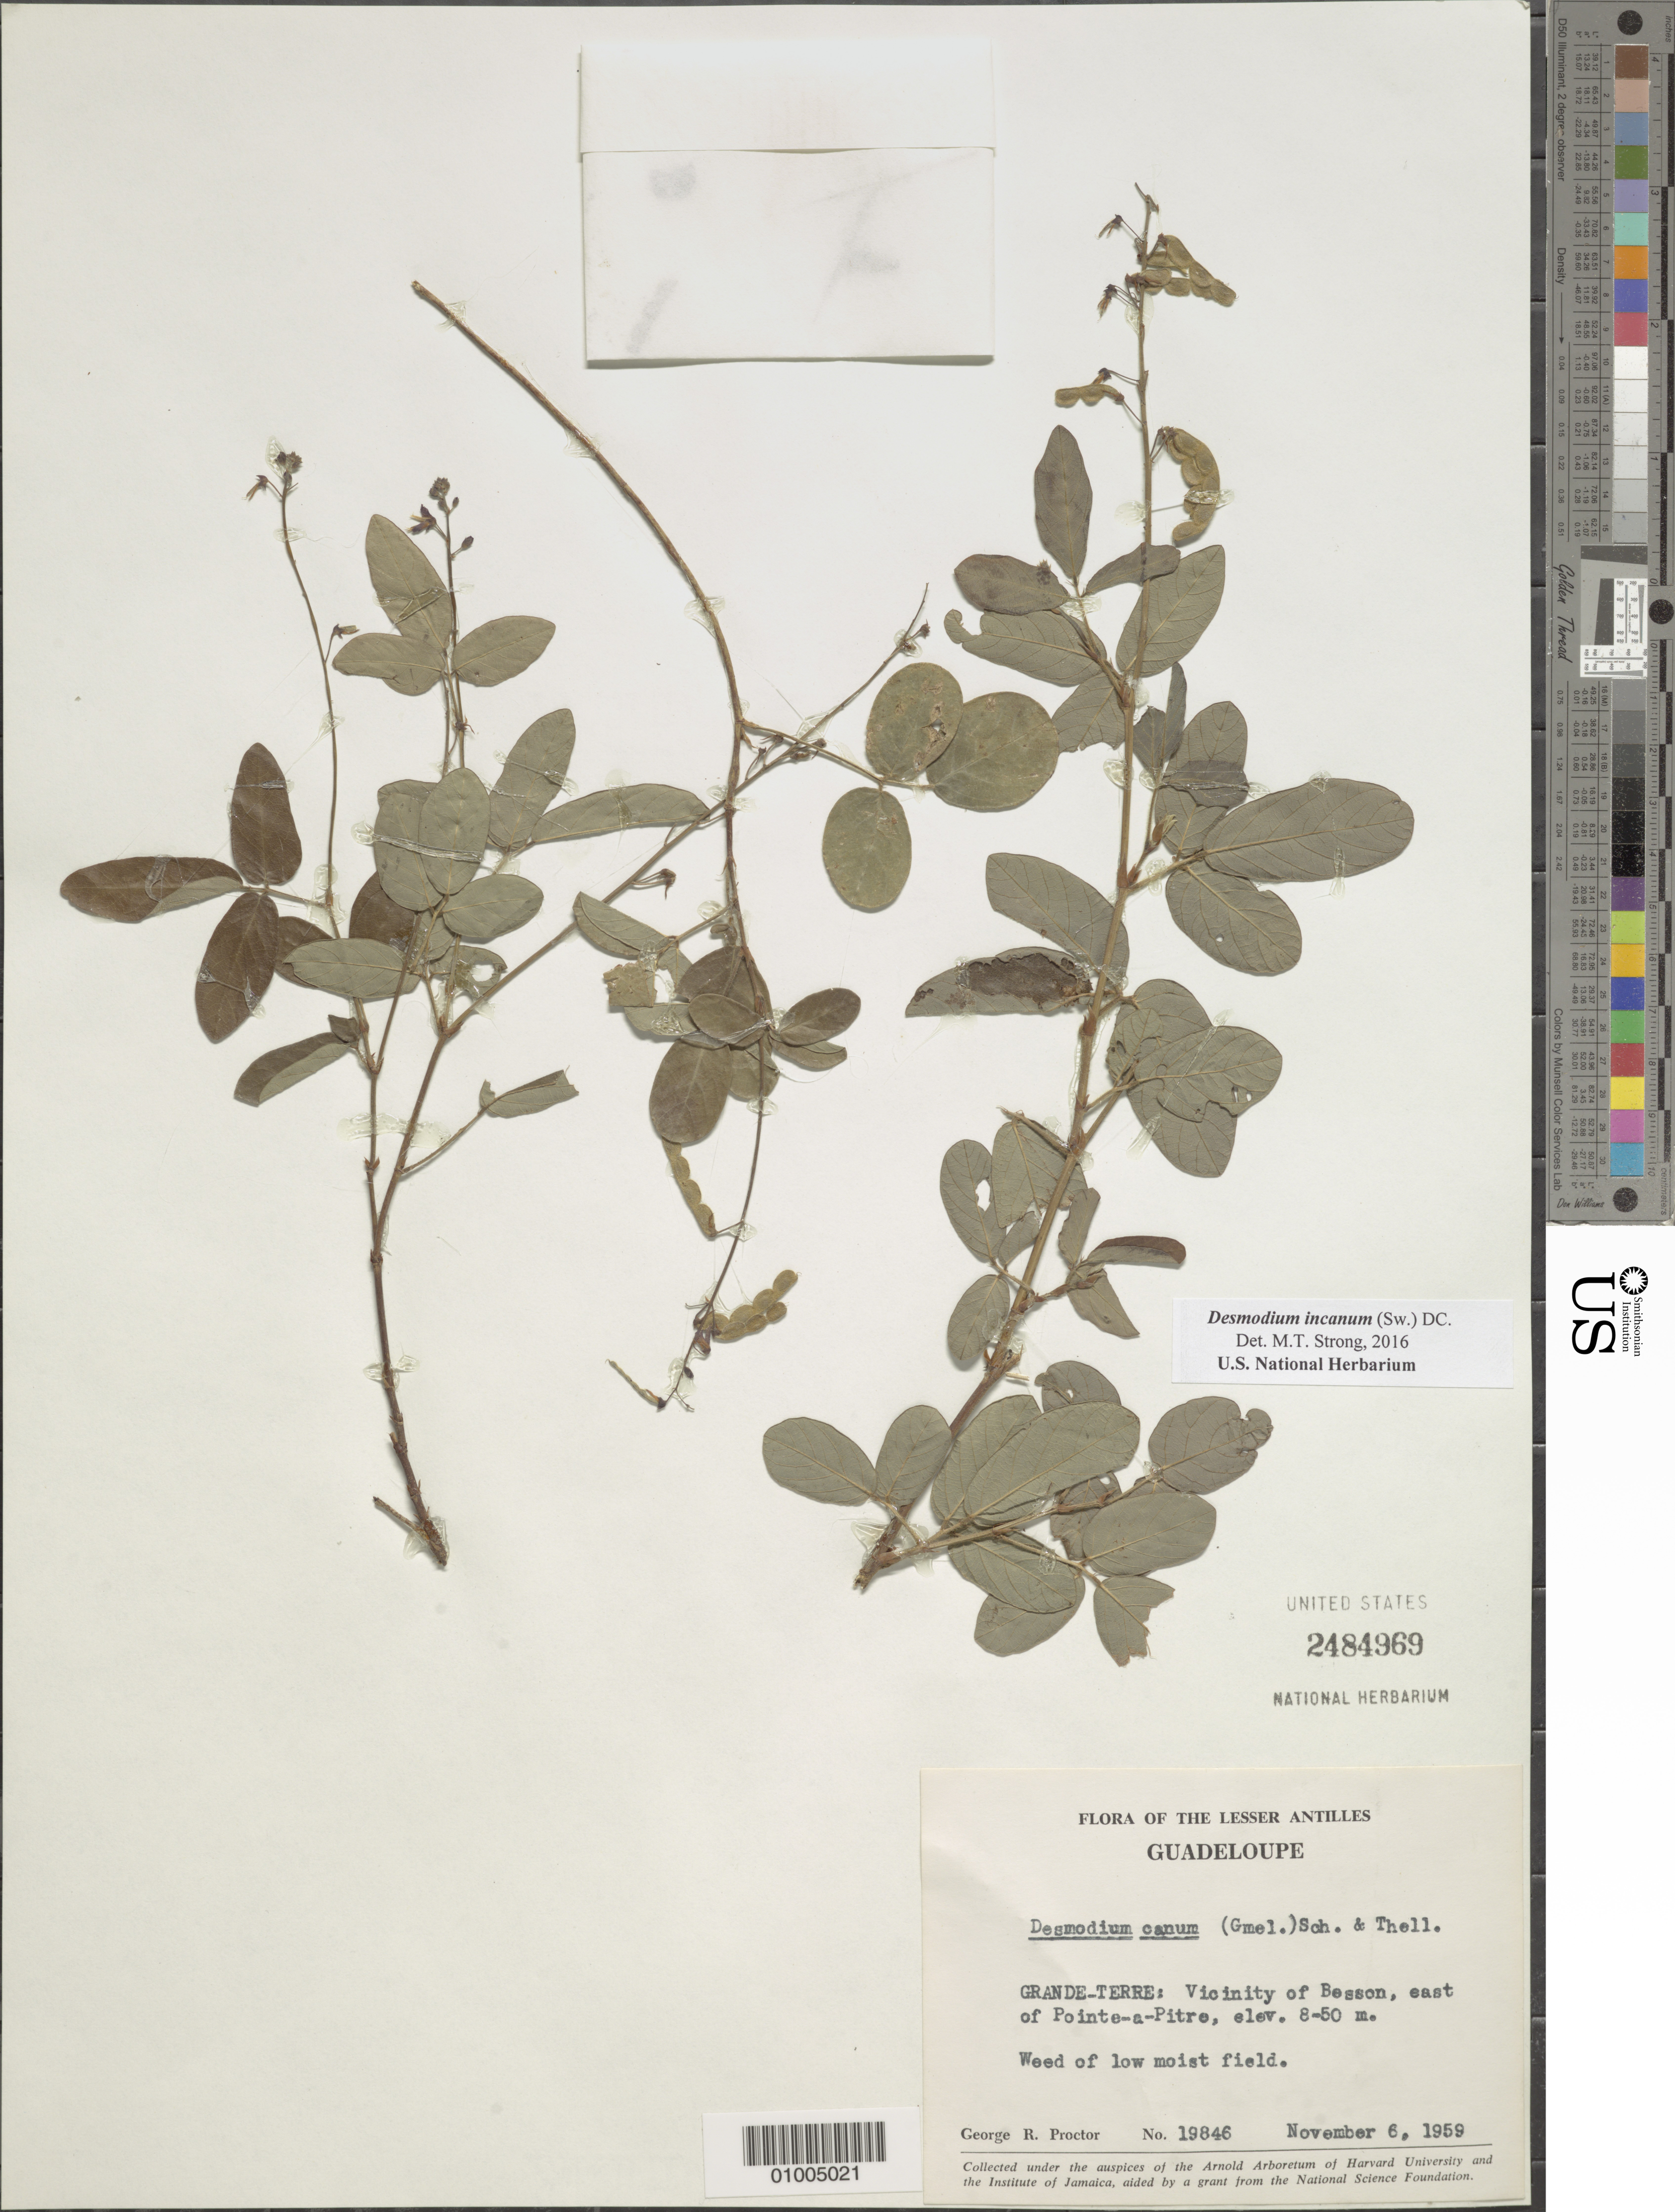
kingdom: Plantae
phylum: Tracheophyta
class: Magnoliopsida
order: Fabales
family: Fabaceae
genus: Desmodium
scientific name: Desmodium incanum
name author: (Sw.) DC.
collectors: G. R. Proctor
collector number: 19846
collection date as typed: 06 Nov 1959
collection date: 1959-11-06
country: Guadeloupe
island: Basse Terre [Guadeloupe]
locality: Grand-Terre; Vicinity of Besson, E of Ponte-a-Pitre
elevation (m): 2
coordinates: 0 N, 0 E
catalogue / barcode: US 2484969